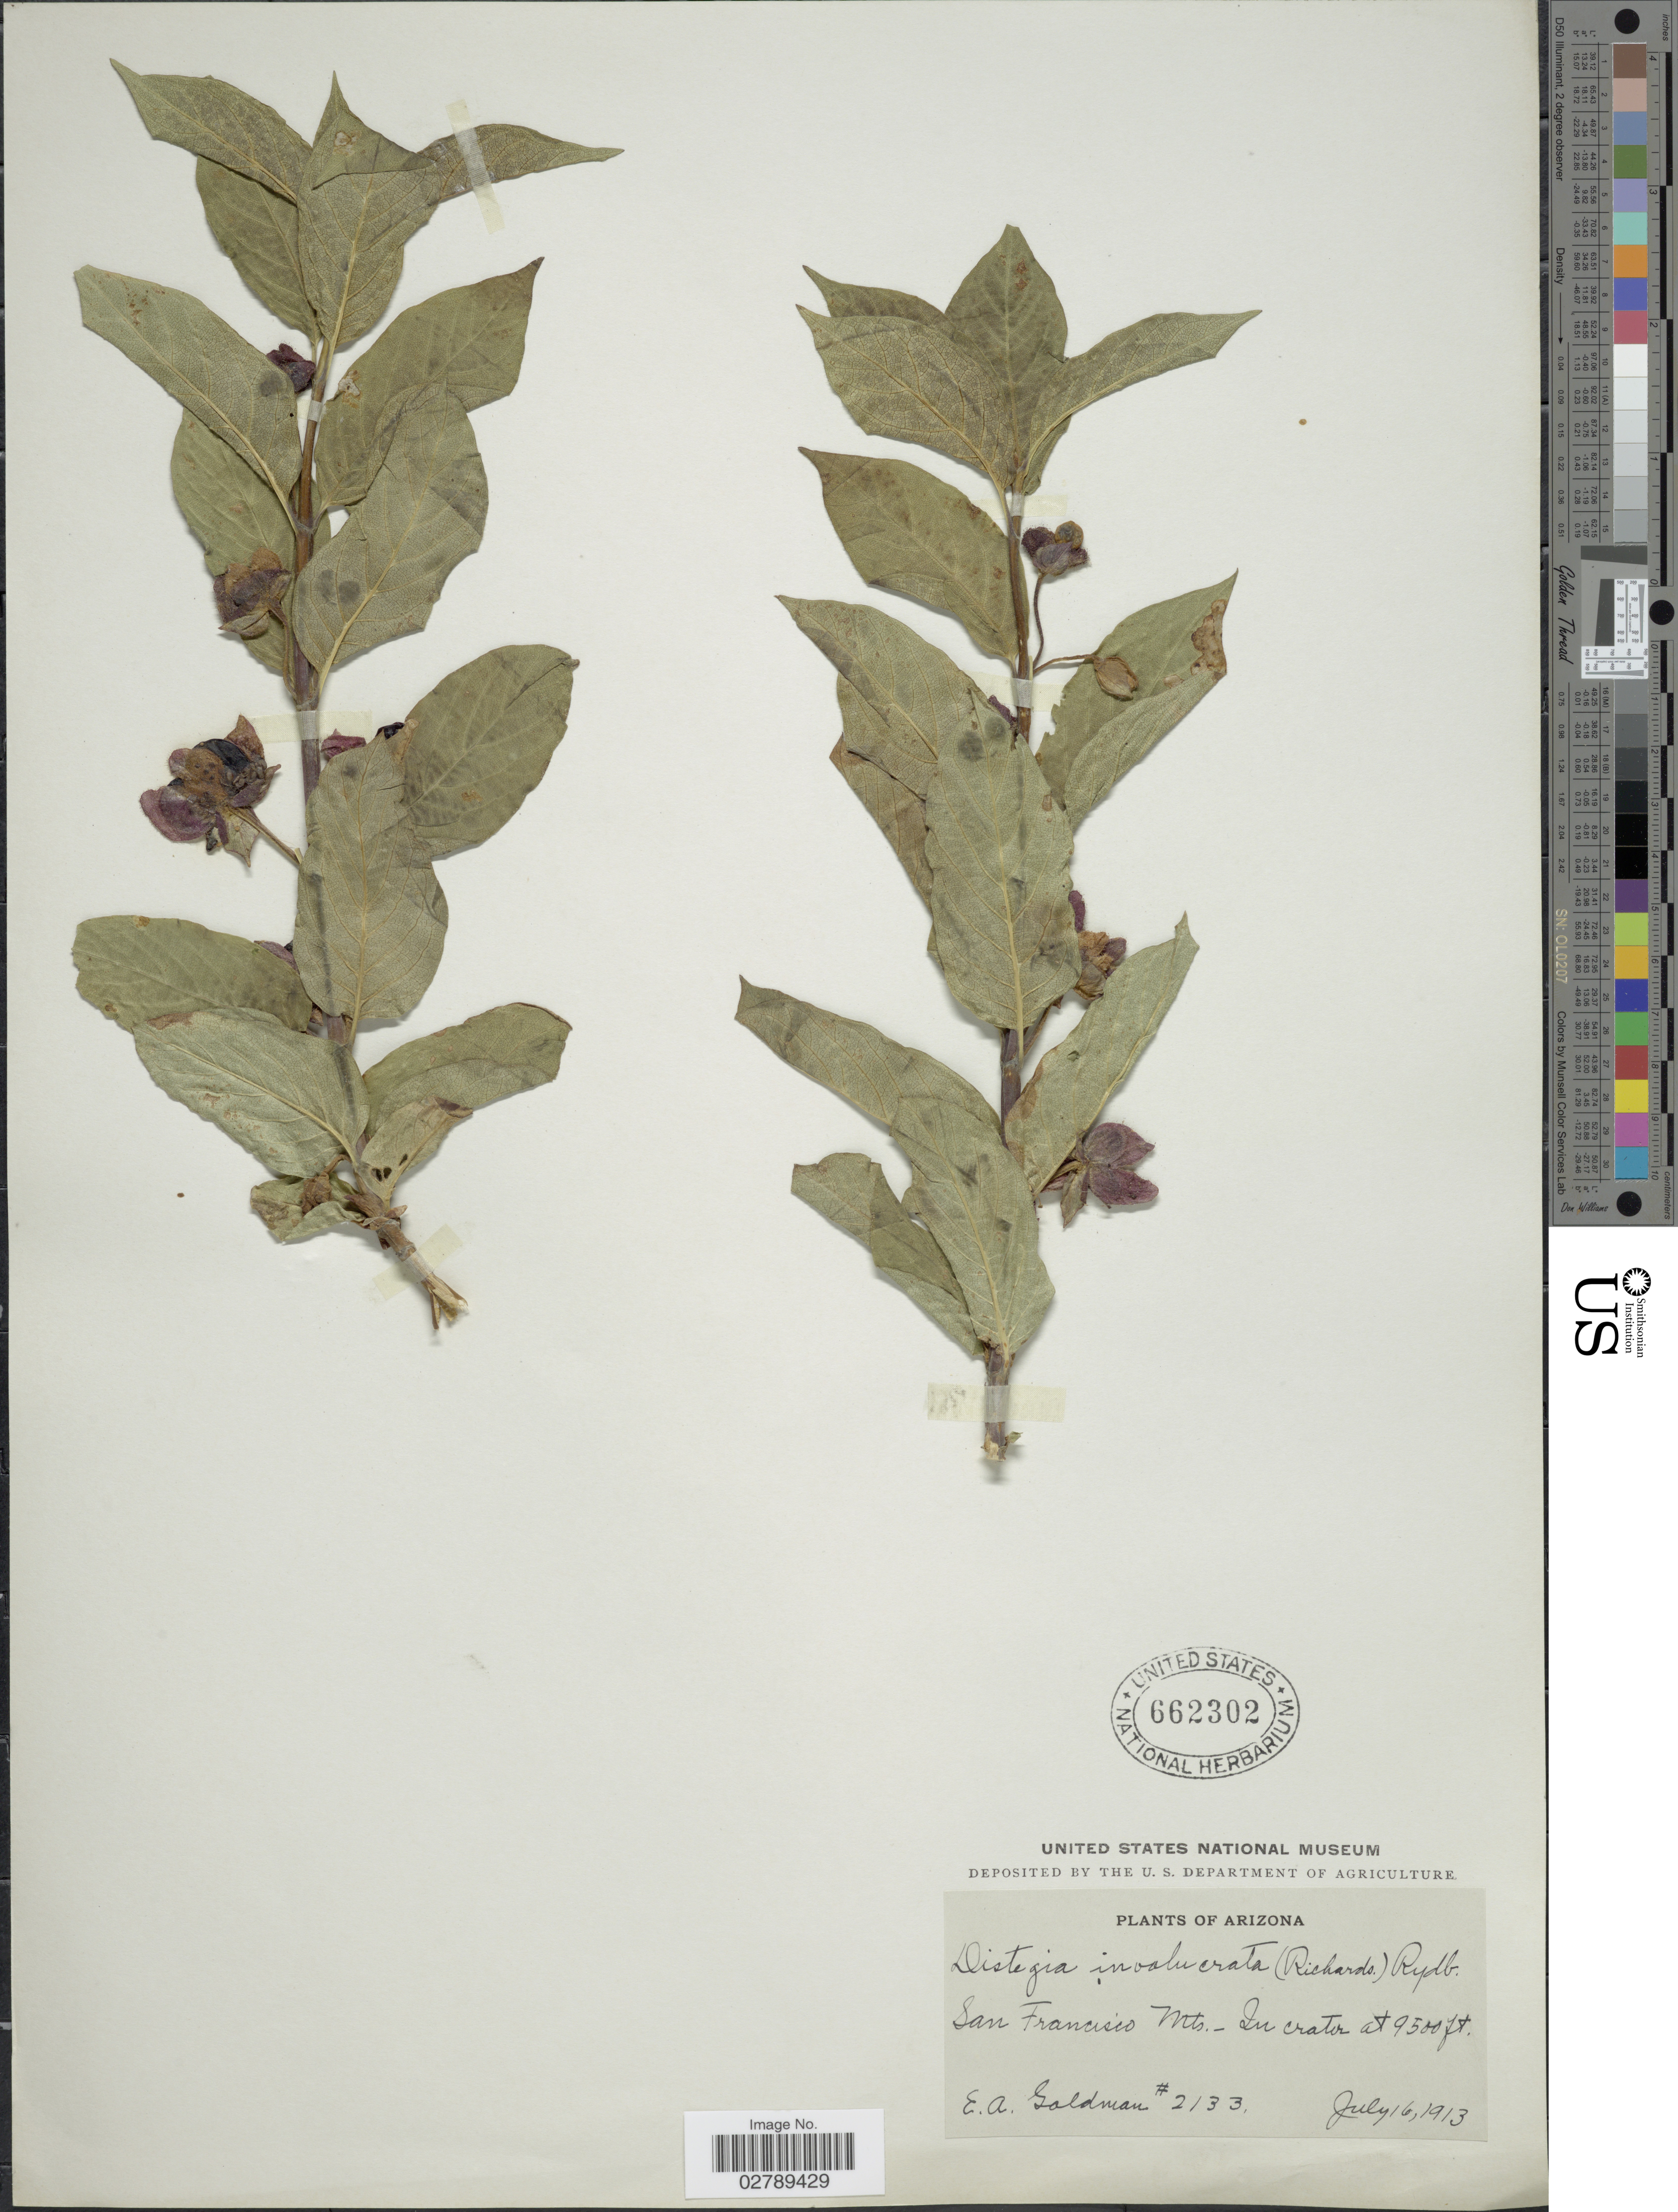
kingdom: Plantae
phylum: Tracheophyta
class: Magnoliopsida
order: Dipsacales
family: Caprifoliaceae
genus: Lonicera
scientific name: Lonicera involucrata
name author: (Richardson) Banks ex Spreng.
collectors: E. A. Goldman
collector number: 2133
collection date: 1913-07-16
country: United States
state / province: Arizona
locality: San Francisco Mts. - In crater.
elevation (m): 2896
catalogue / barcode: US 662302